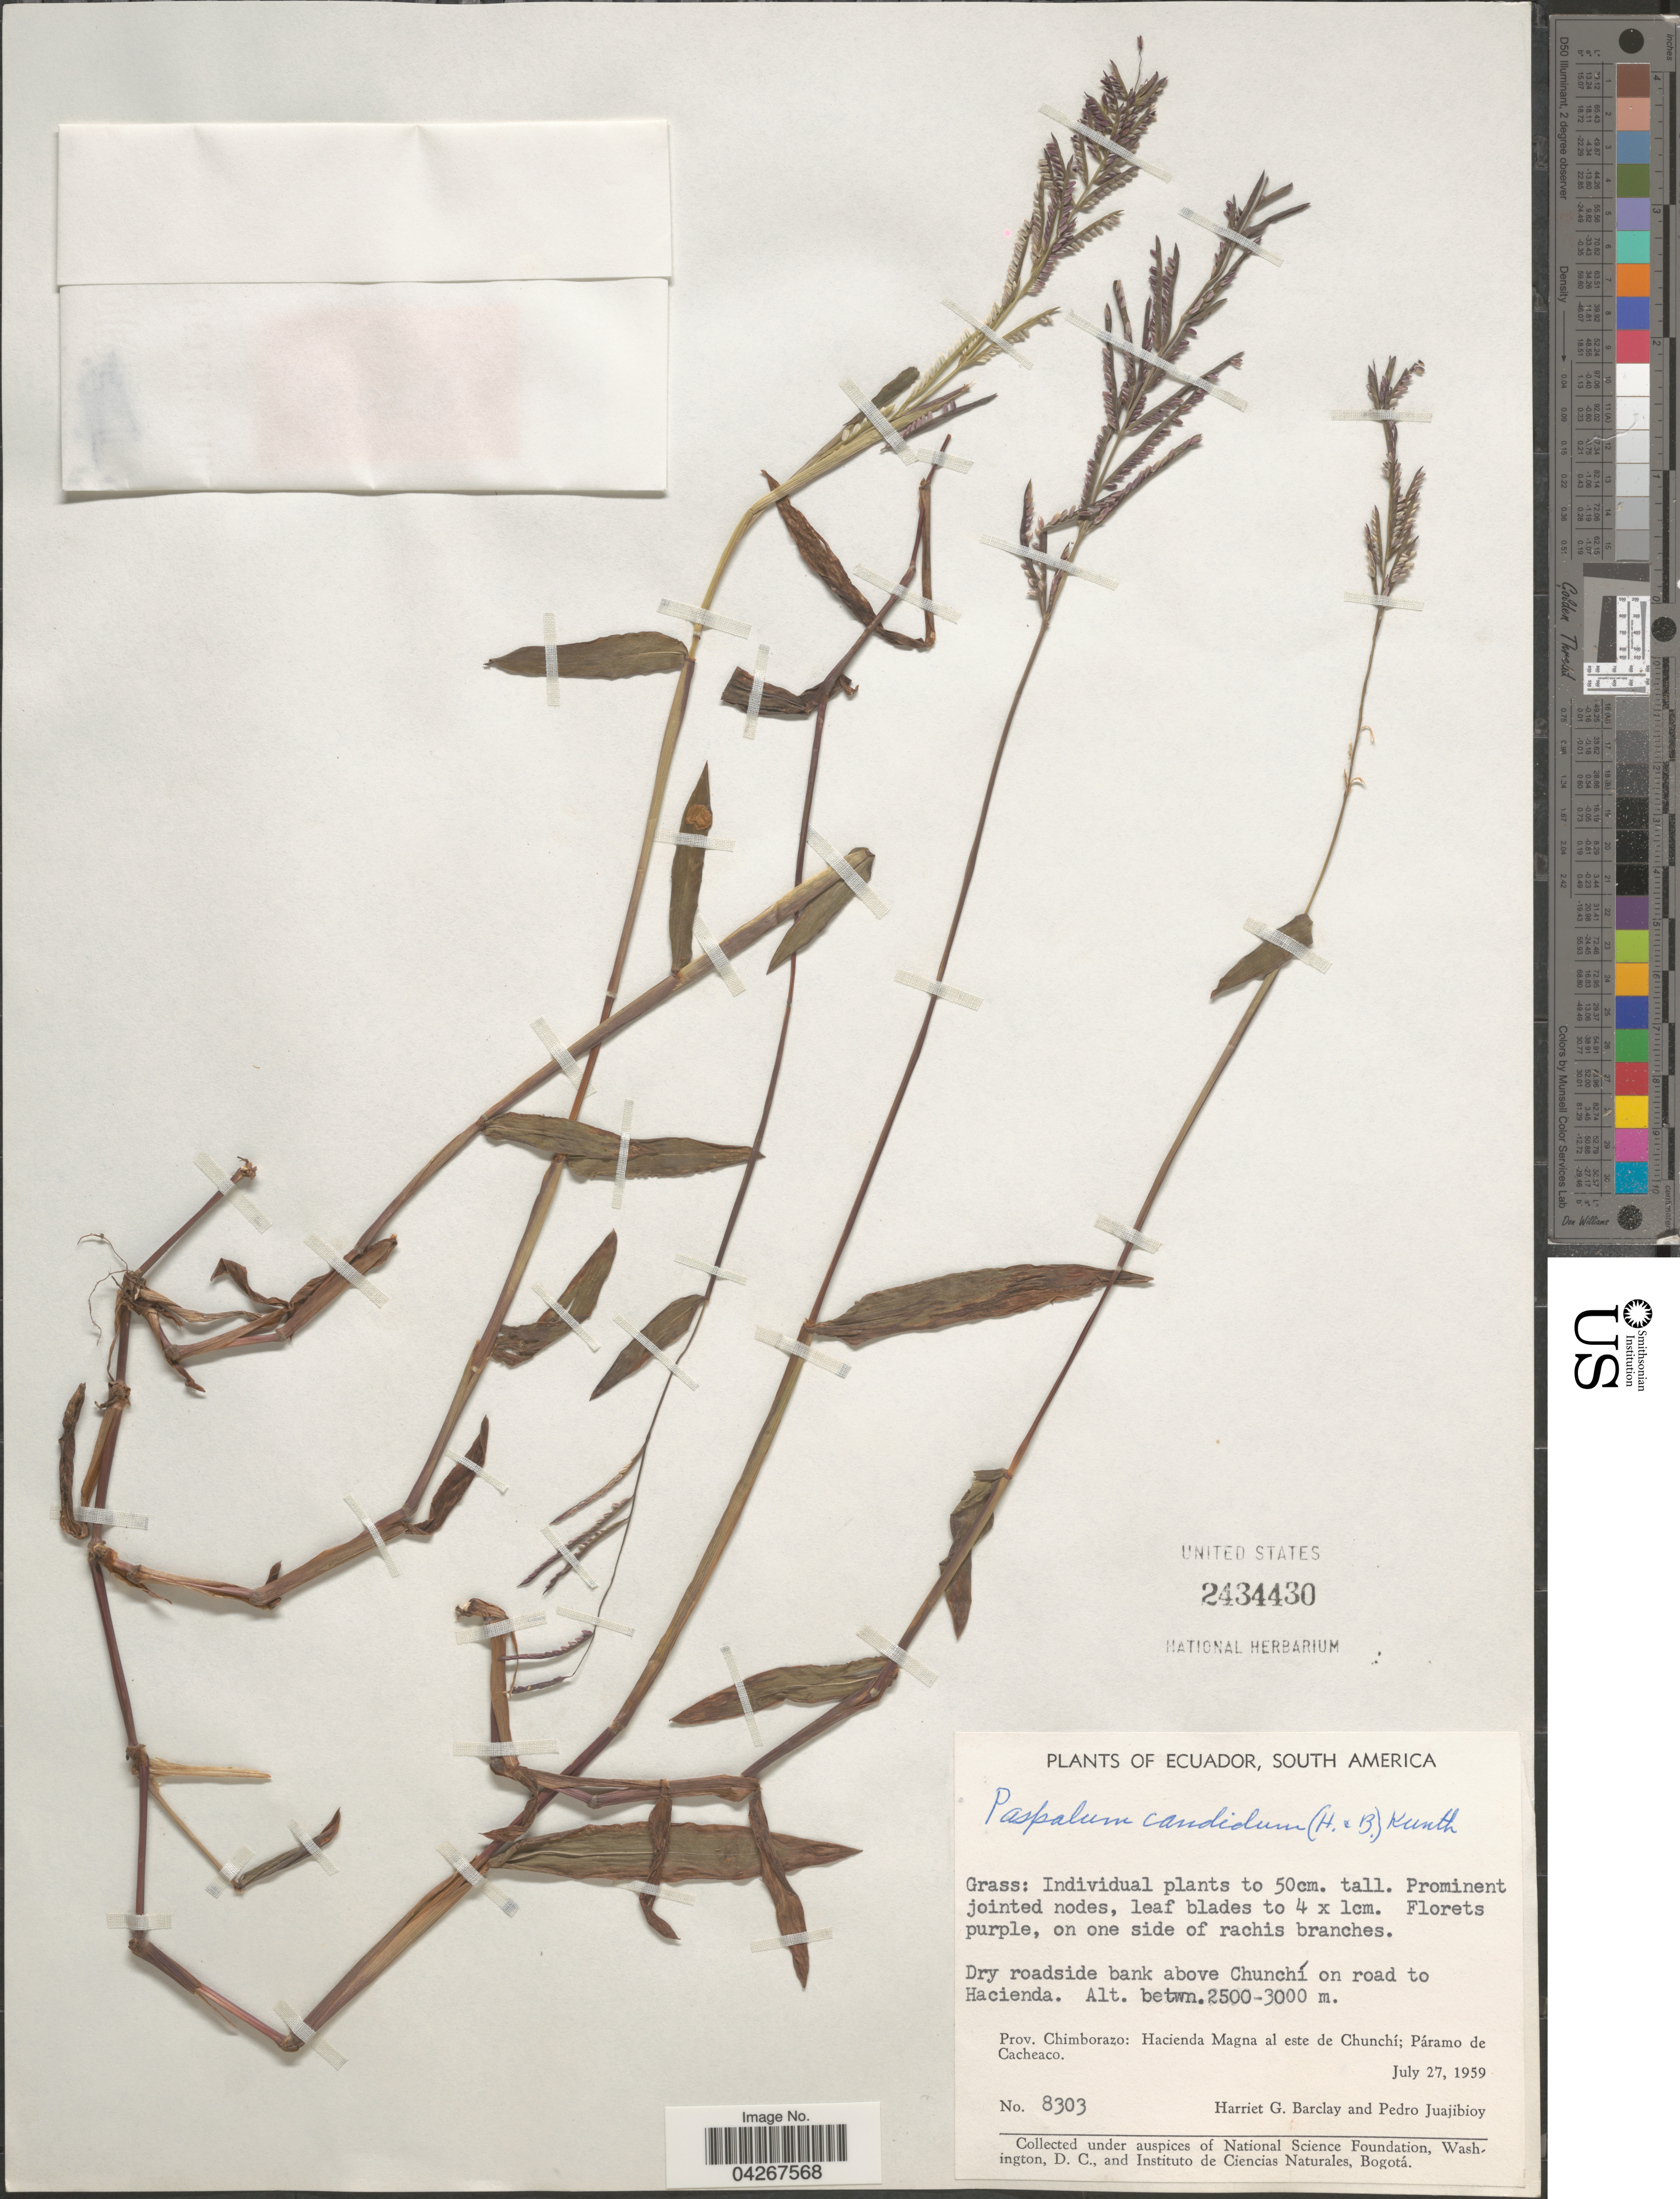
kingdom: Plantae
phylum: Tracheophyta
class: Liliopsida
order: Poales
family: Poaceae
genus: Paspalum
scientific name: Paspalum candidum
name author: (Humb. & Bonpl. ex Fleugge) Kunth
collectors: H. G. Barclay & P. Juajibioy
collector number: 8303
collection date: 1959-07-27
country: Ecuador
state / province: Chimborazo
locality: Dry roadside bank above Chunchí on road to Hacienda. Hacienda Magna al este de Chunchí; Páramo de Cacheaco.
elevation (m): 2500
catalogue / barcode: US 2434430